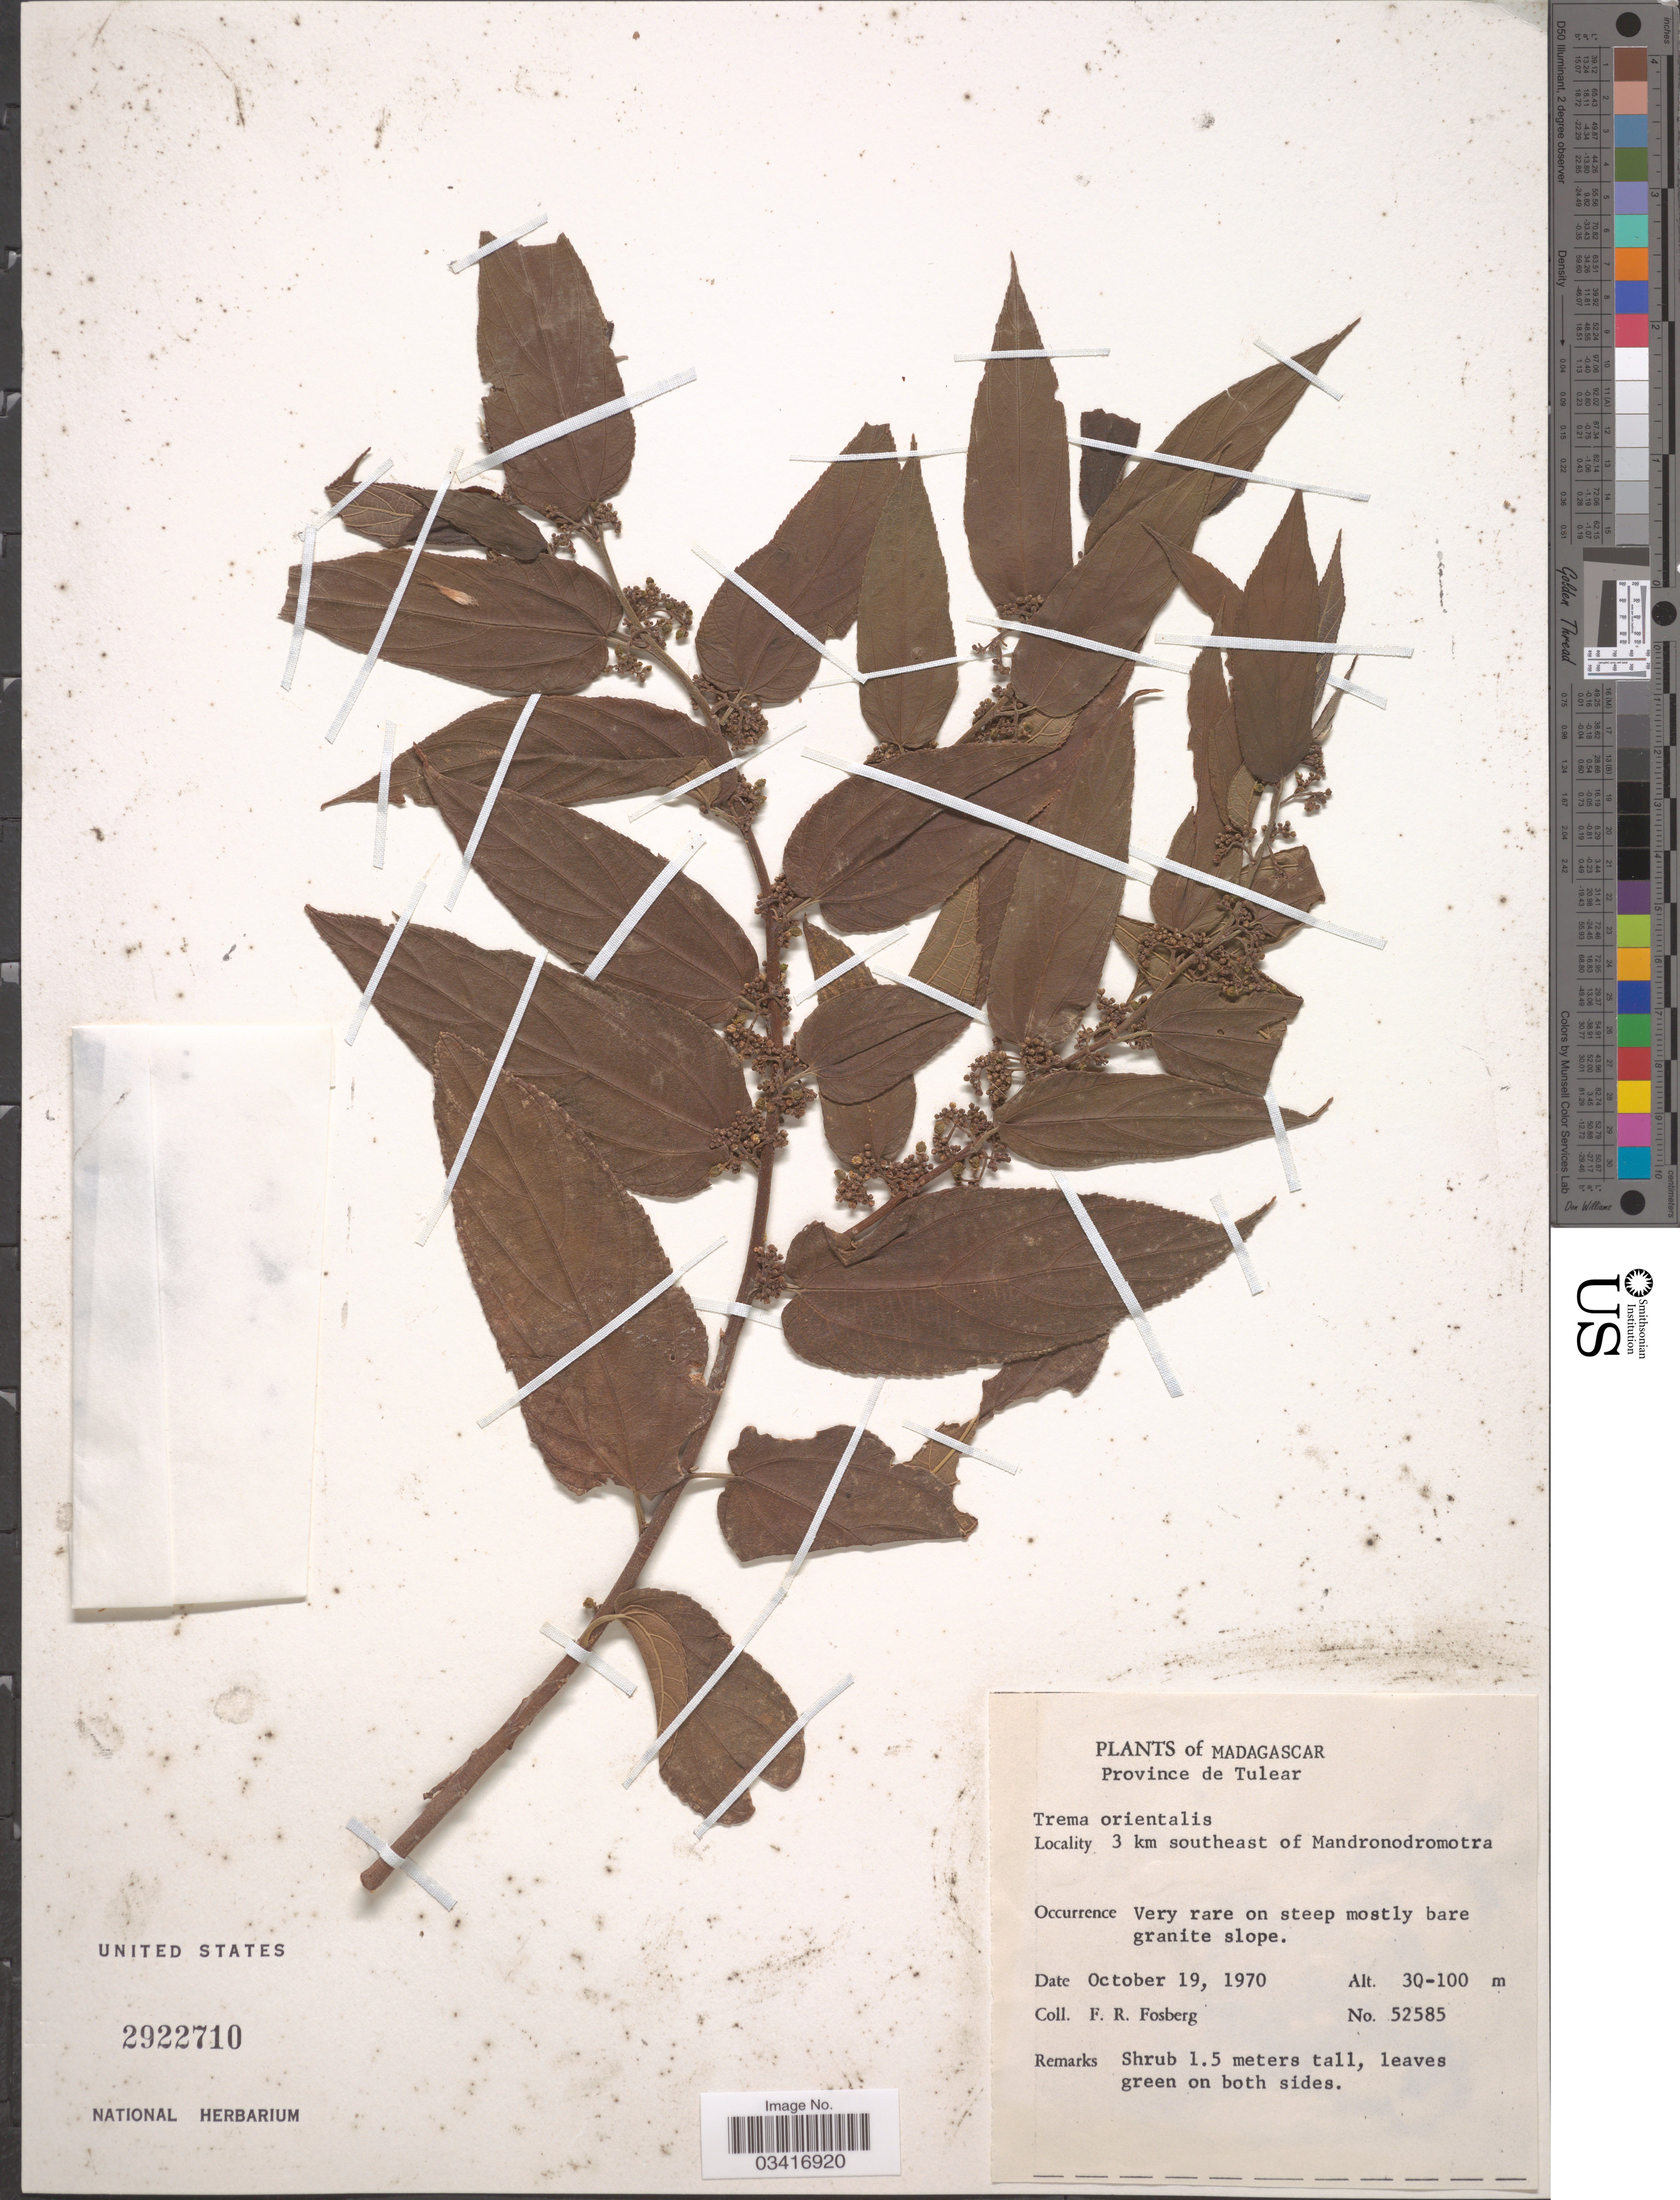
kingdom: Plantae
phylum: Tracheophyta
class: Magnoliopsida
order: Rosales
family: Cannabaceae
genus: Trema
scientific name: Trema orientale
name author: (L.) Blume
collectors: F. R. Fosberg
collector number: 52585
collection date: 1970-10-19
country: Madagascar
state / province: Anosy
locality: Province de Tulear. 3 km southeast of Mandronodromotra.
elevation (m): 30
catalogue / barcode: US 2922710